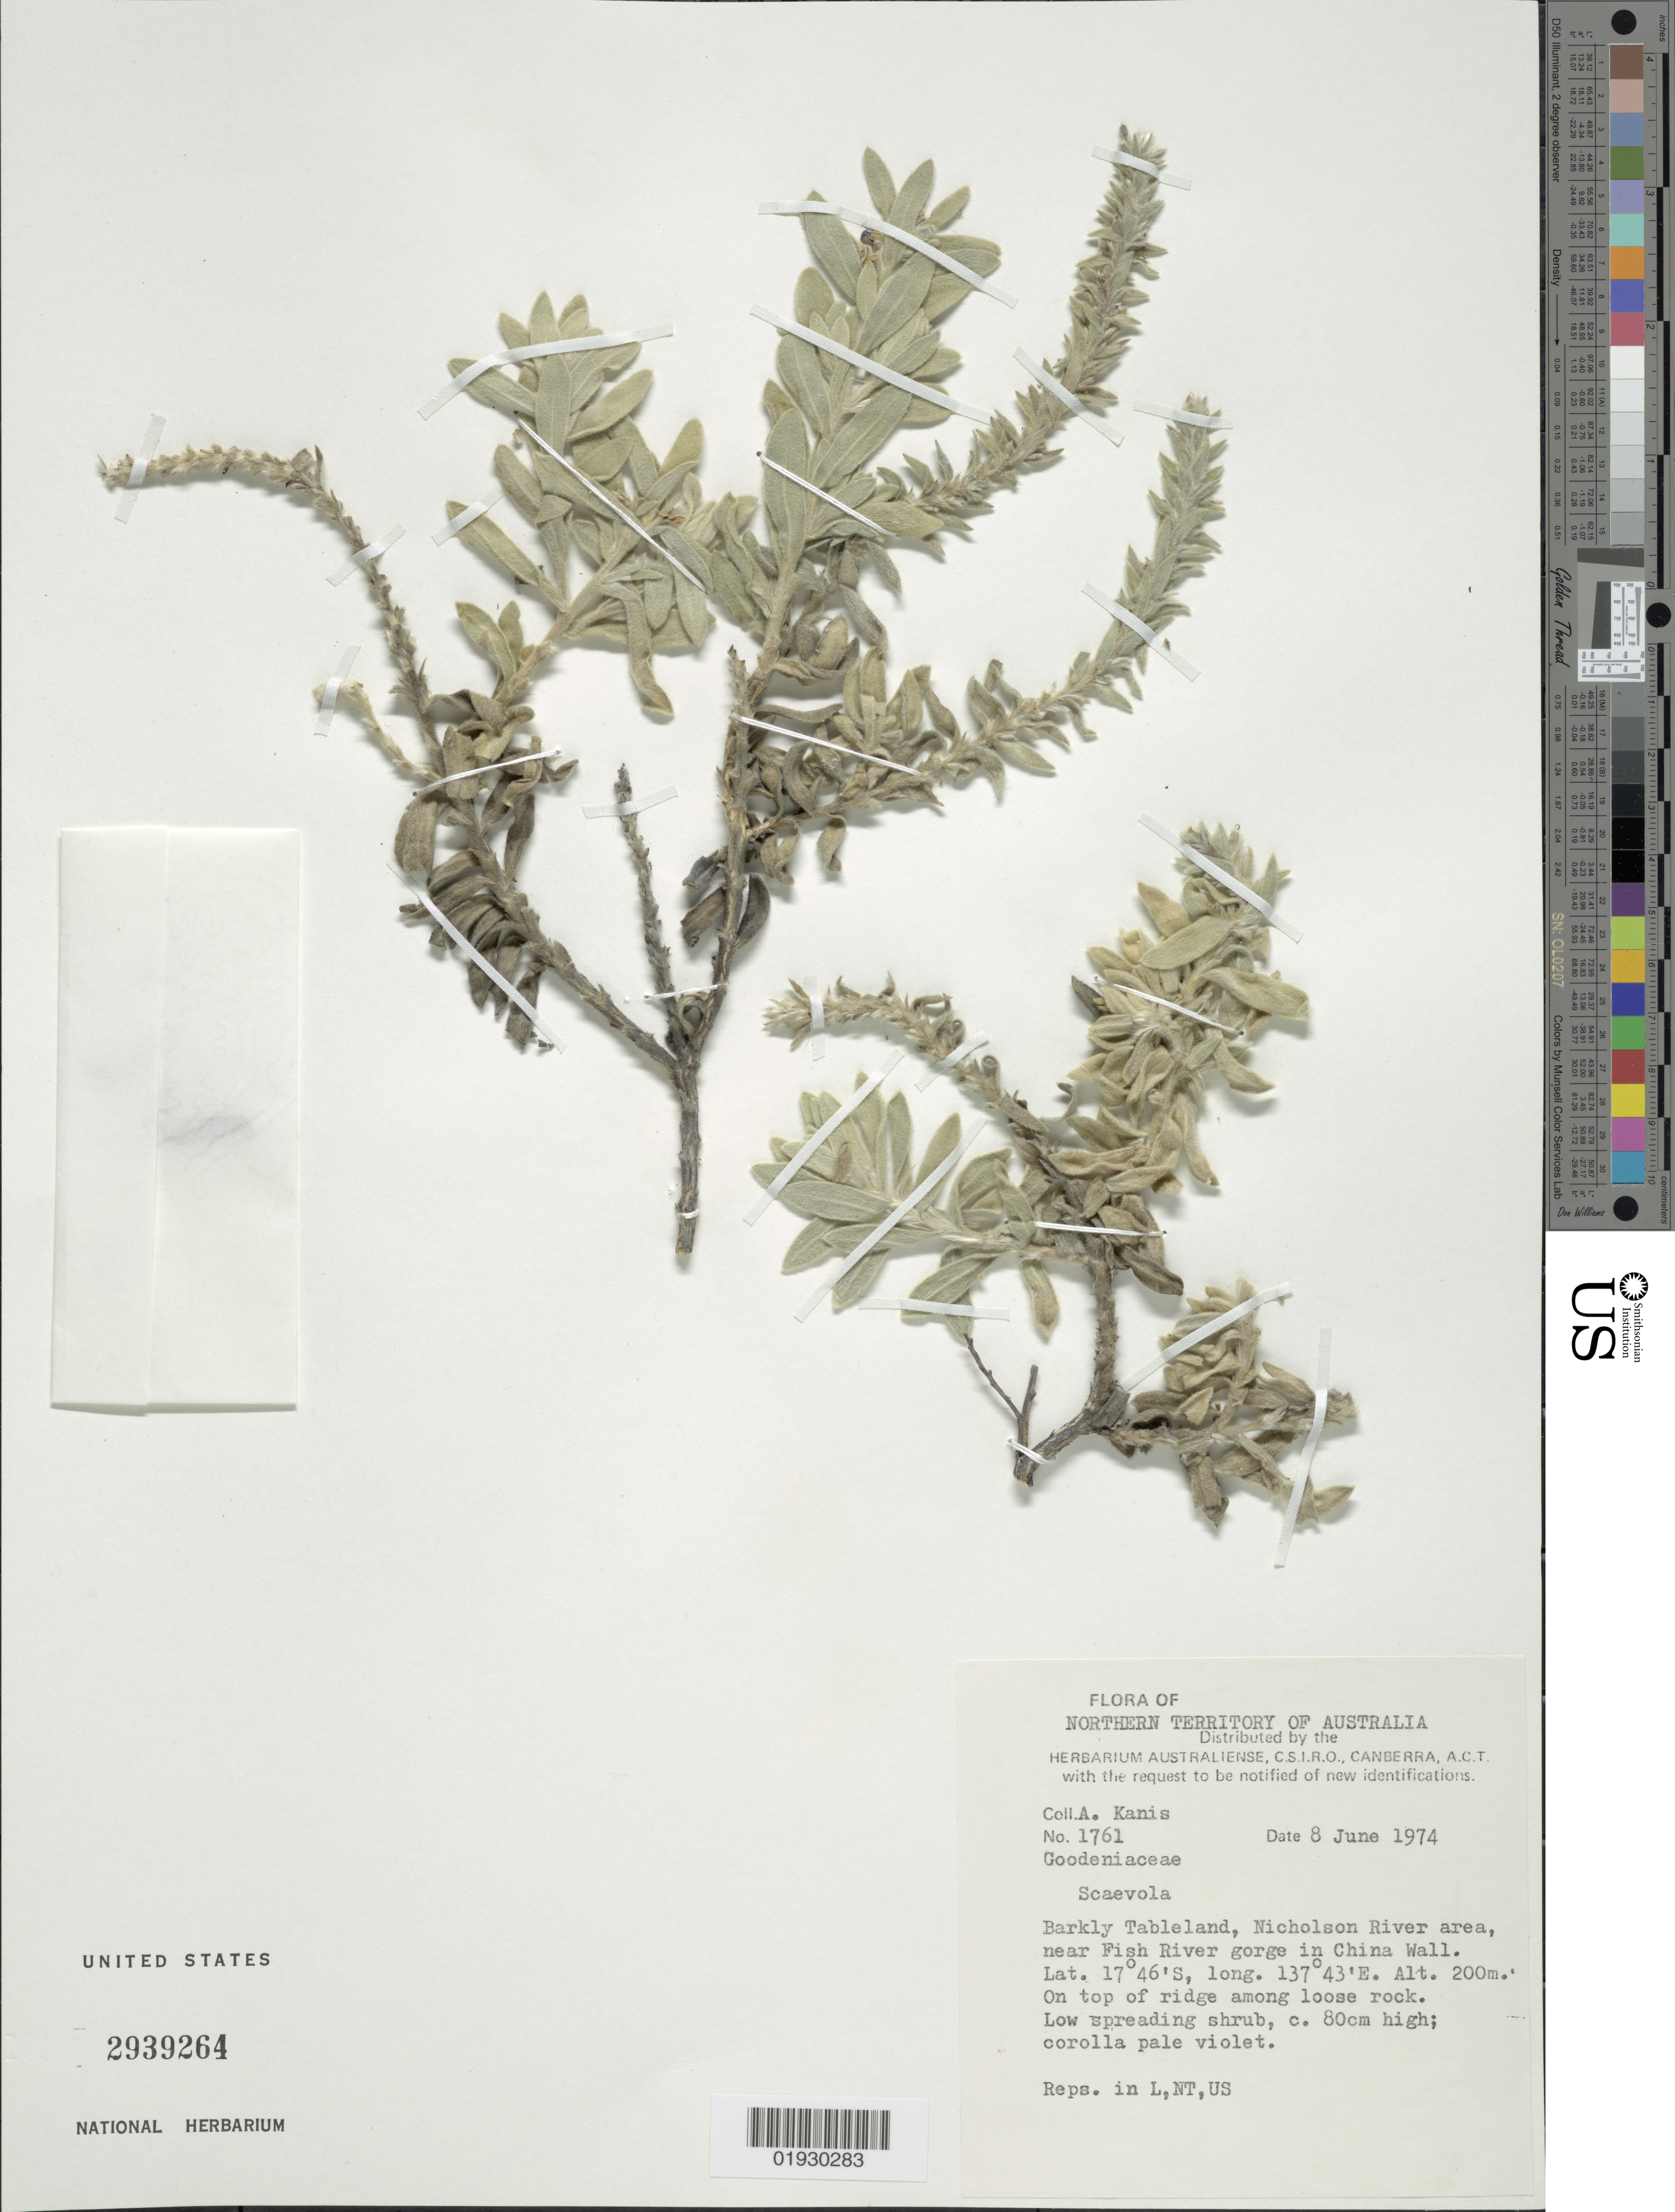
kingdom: Plantae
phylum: Tracheophyta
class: Magnoliopsida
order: Asterales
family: Goodeniaceae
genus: Scaevola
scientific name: Scaevola sp.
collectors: A. Kanis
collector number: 1761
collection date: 1974-06-08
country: Australia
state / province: Northern Territory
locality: Northern Territory of Australia. Barkly Tableland, Nicholson River area, near Fish River gorge in China Wall.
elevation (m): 200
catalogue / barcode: US 2939264